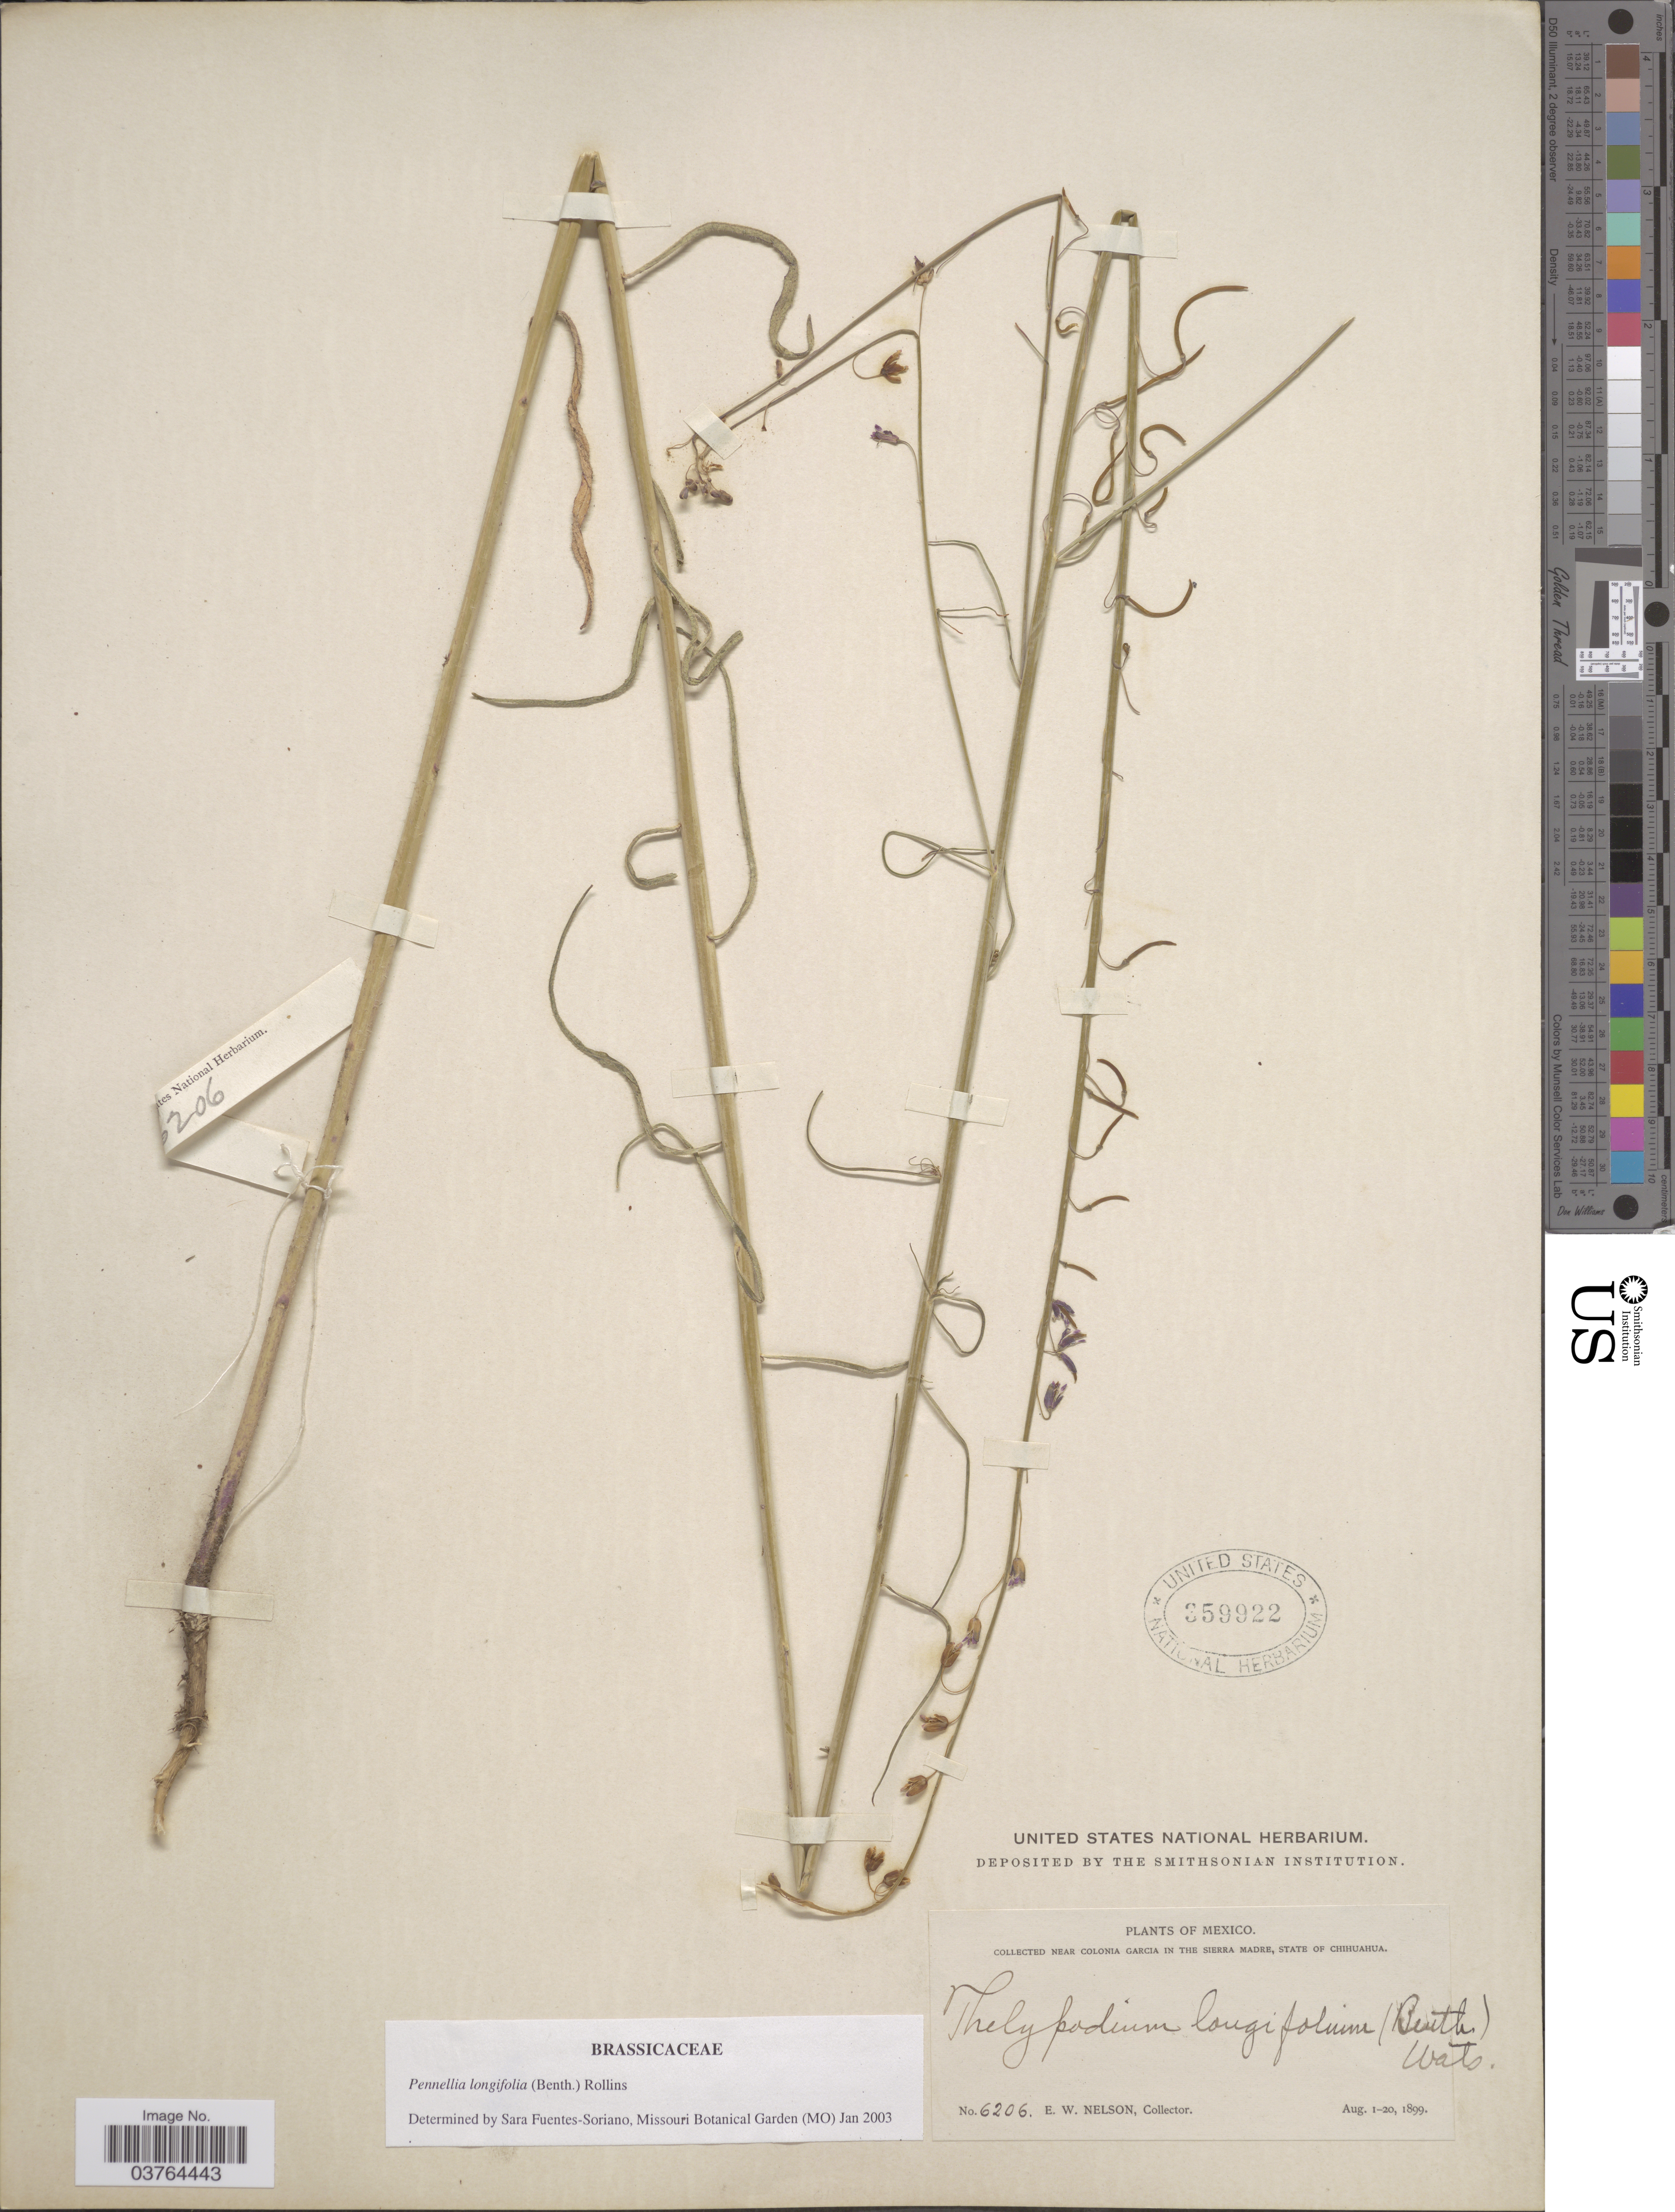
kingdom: Plantae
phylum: Tracheophyta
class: Magnoliopsida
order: Brassicales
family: Brassicaceae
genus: Pennellia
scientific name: Pennellia longifolia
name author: (Benth.) Rollins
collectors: E. W. Nelson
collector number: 6206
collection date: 1899-08-01/1899-08-20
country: Mexico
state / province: Chihuahua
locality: Near Colonia García in the Sierra Madre.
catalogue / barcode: US 359922